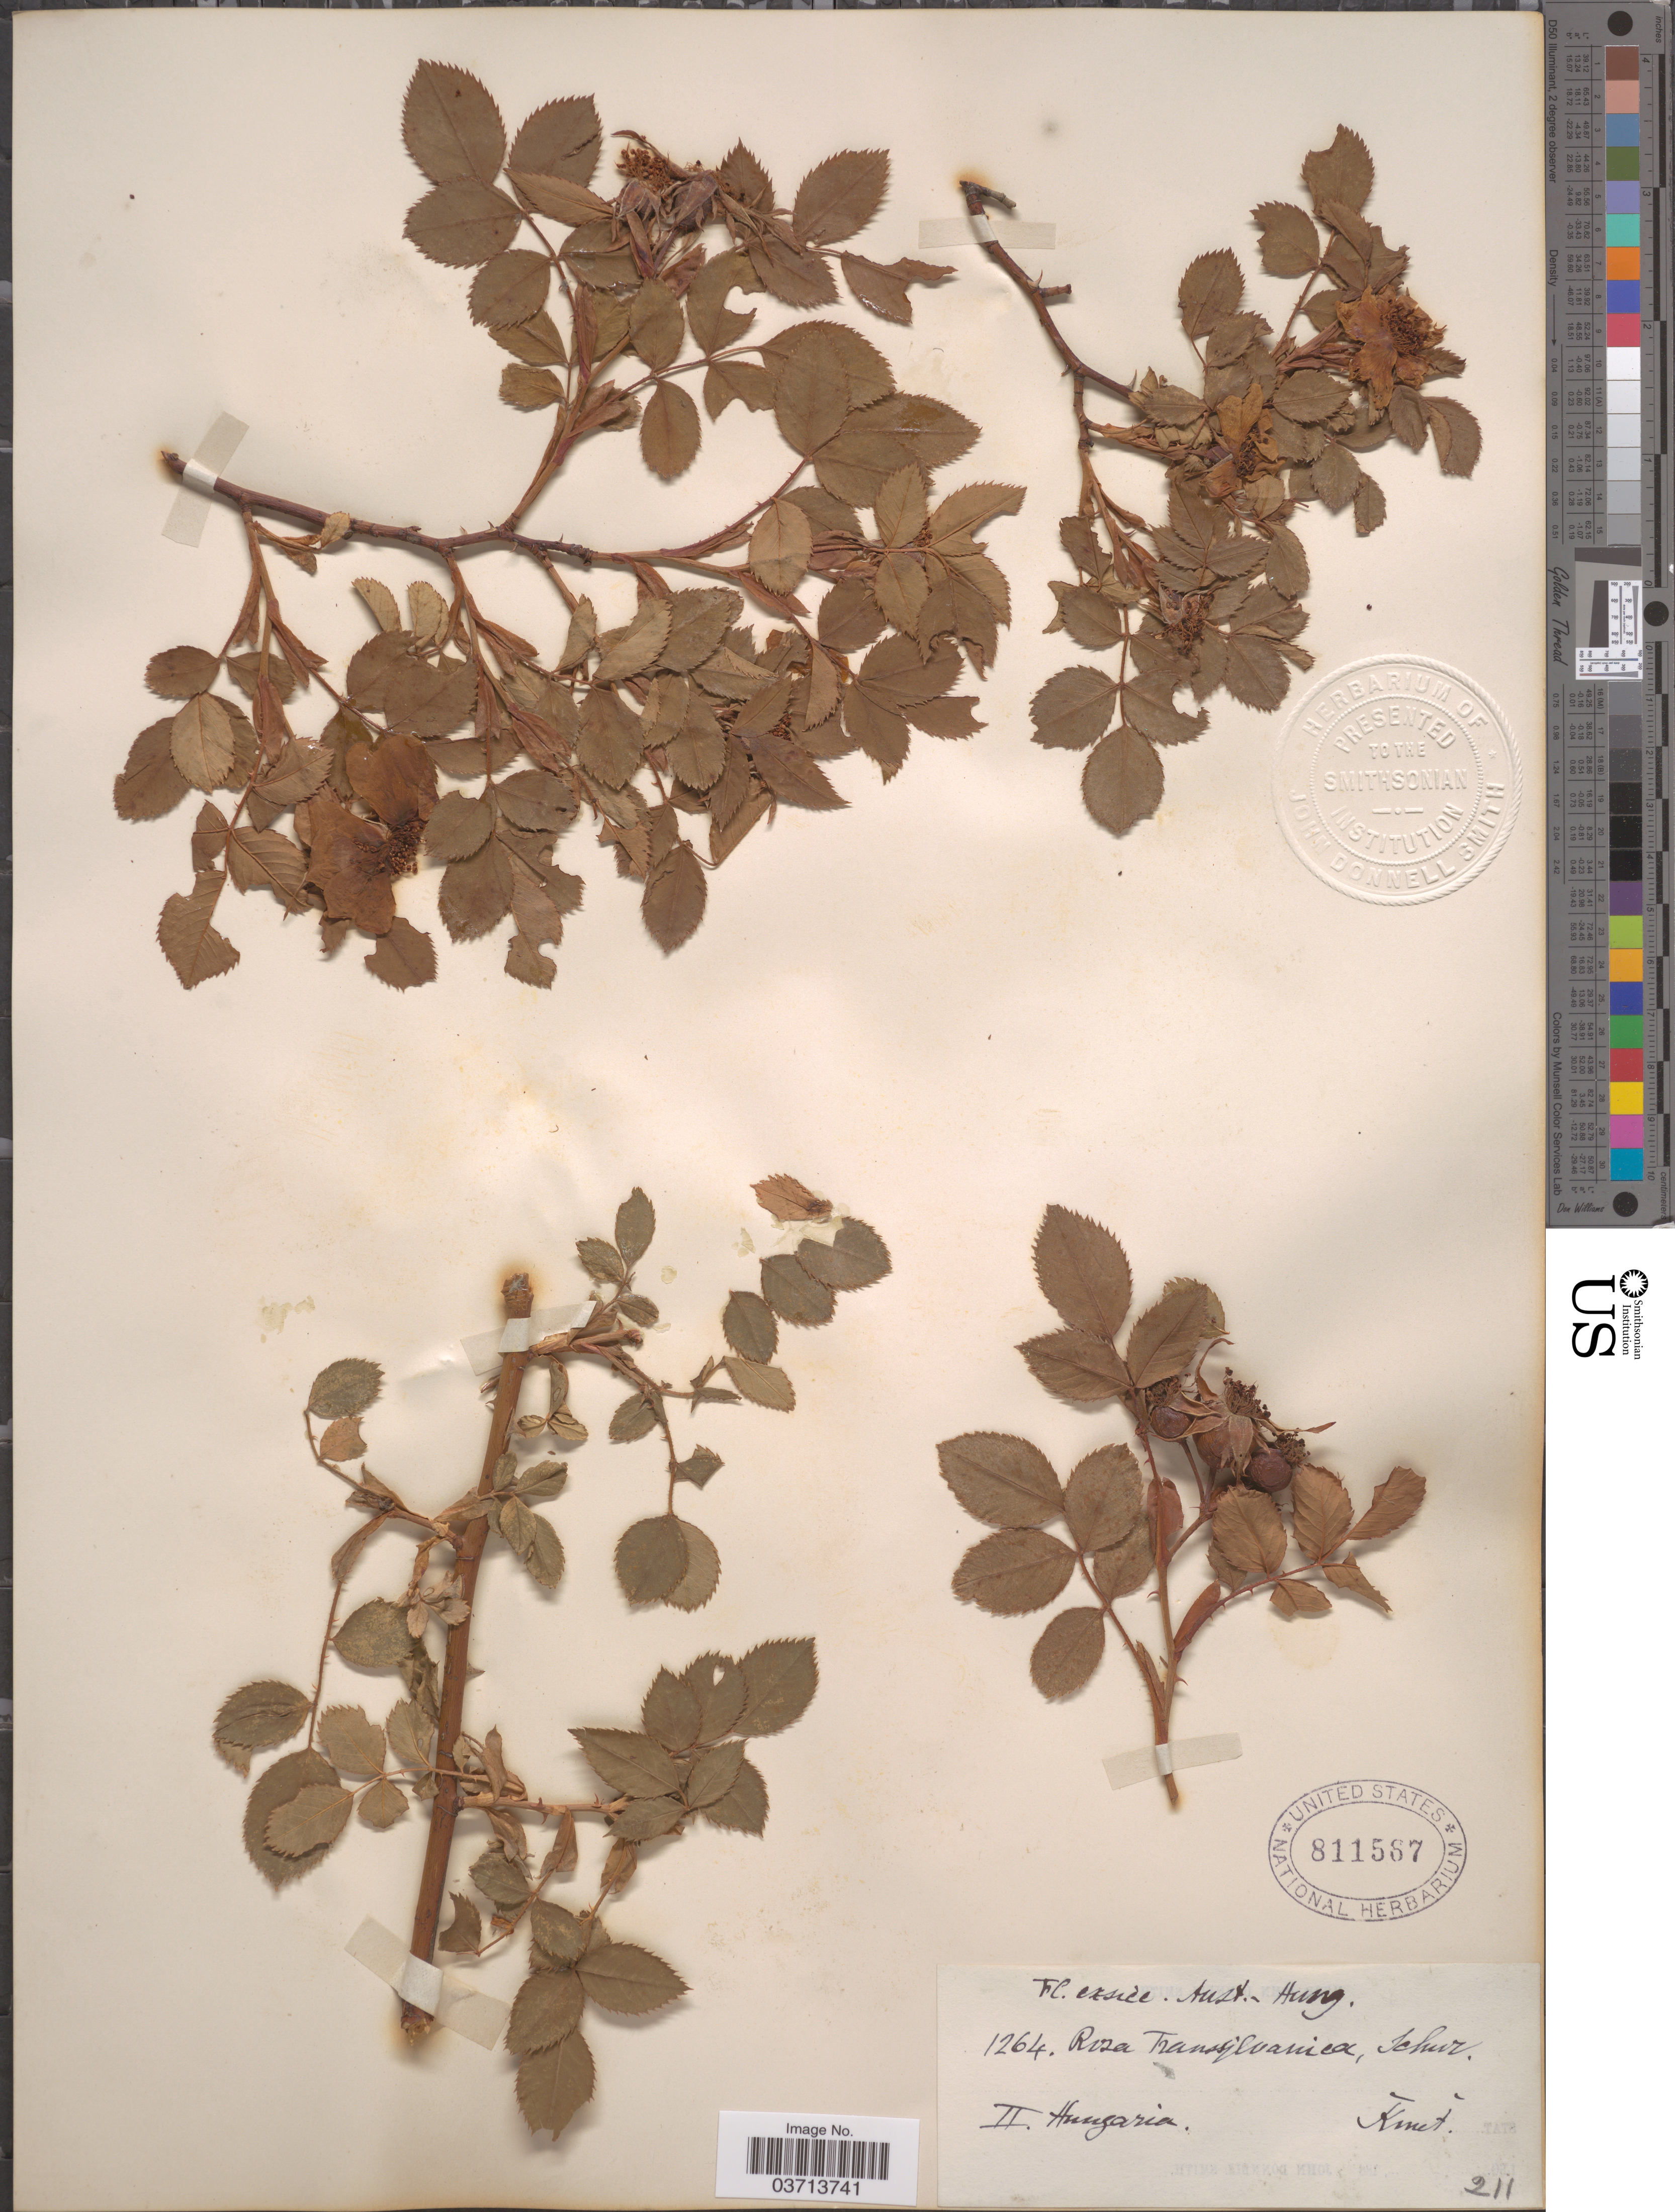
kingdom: Plantae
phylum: Tracheophyta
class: Magnoliopsida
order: Rosales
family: Rosaceae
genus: Rosa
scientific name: Rosa transsilvanica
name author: Schur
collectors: A. Kmet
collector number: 1264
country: Hungary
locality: Aust. - Hung.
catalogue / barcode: US 811567